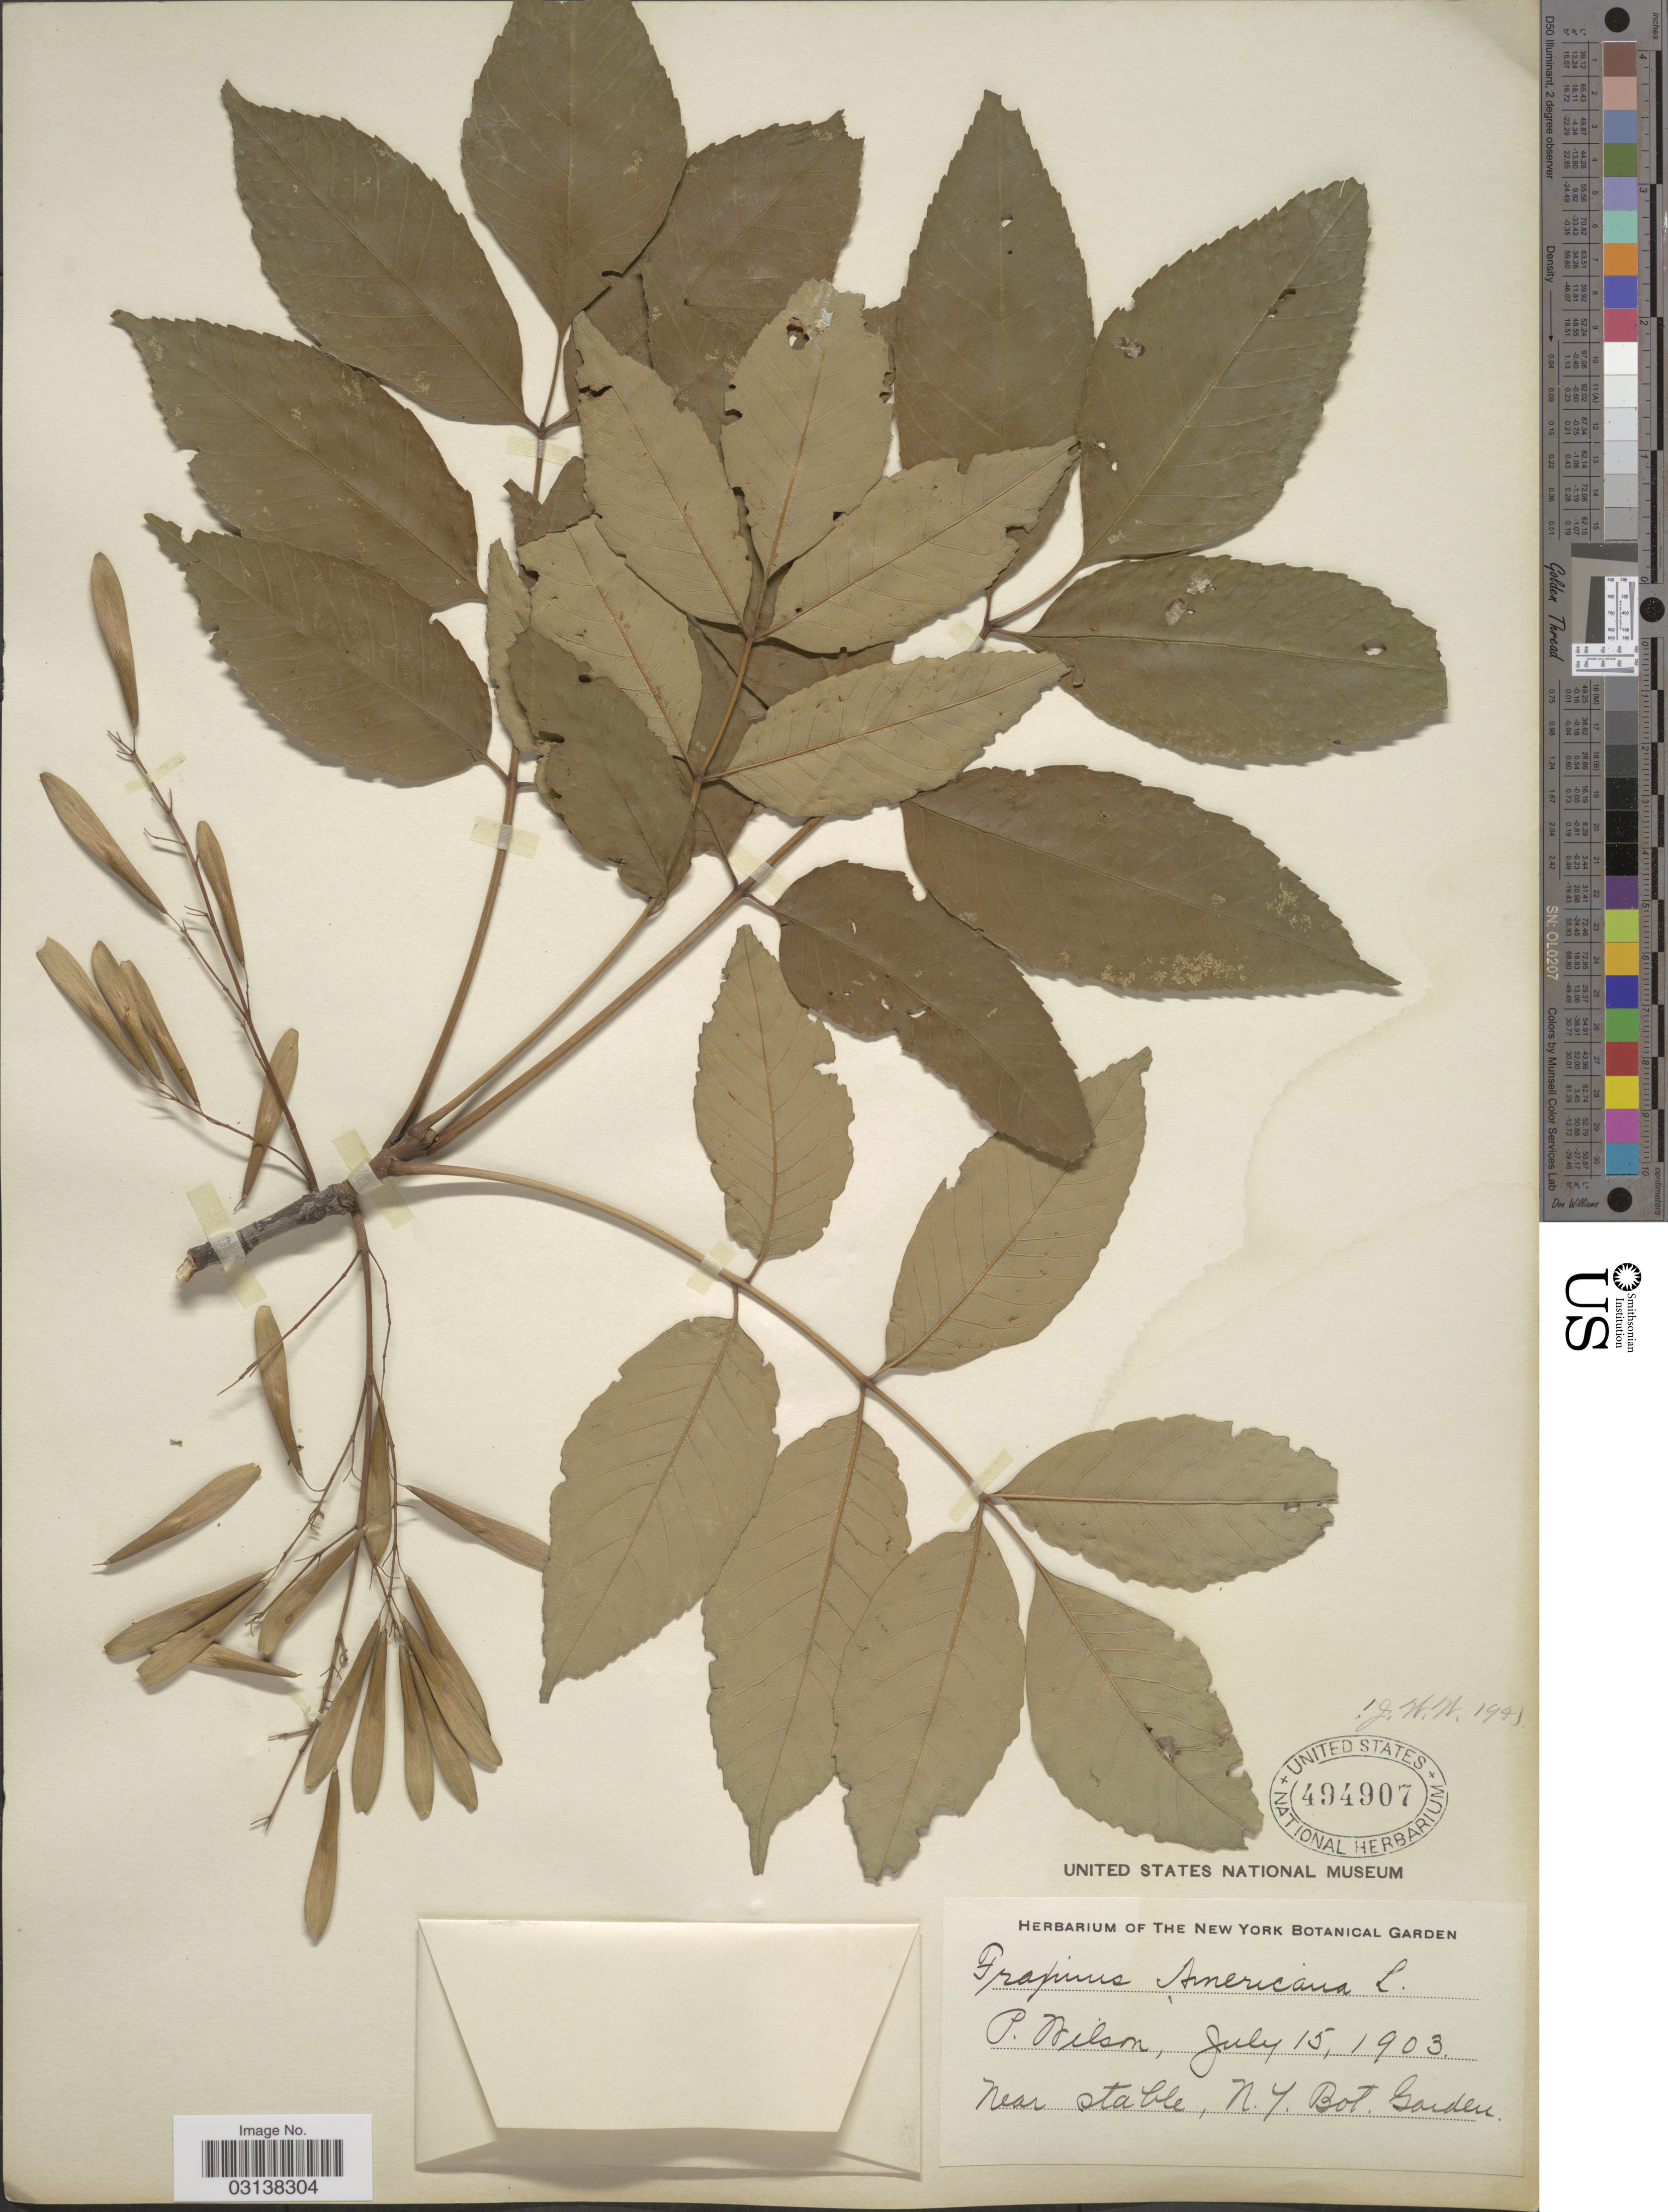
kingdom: Plantae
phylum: Tracheophyta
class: Magnoliopsida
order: Lamiales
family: Oleaceae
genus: Fraxinus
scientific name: Fraxinus americana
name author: L.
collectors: P. Nelson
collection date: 1903-07-15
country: United States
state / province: New York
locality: Near stable, N.Y. Bot. Garden.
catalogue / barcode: US 494907